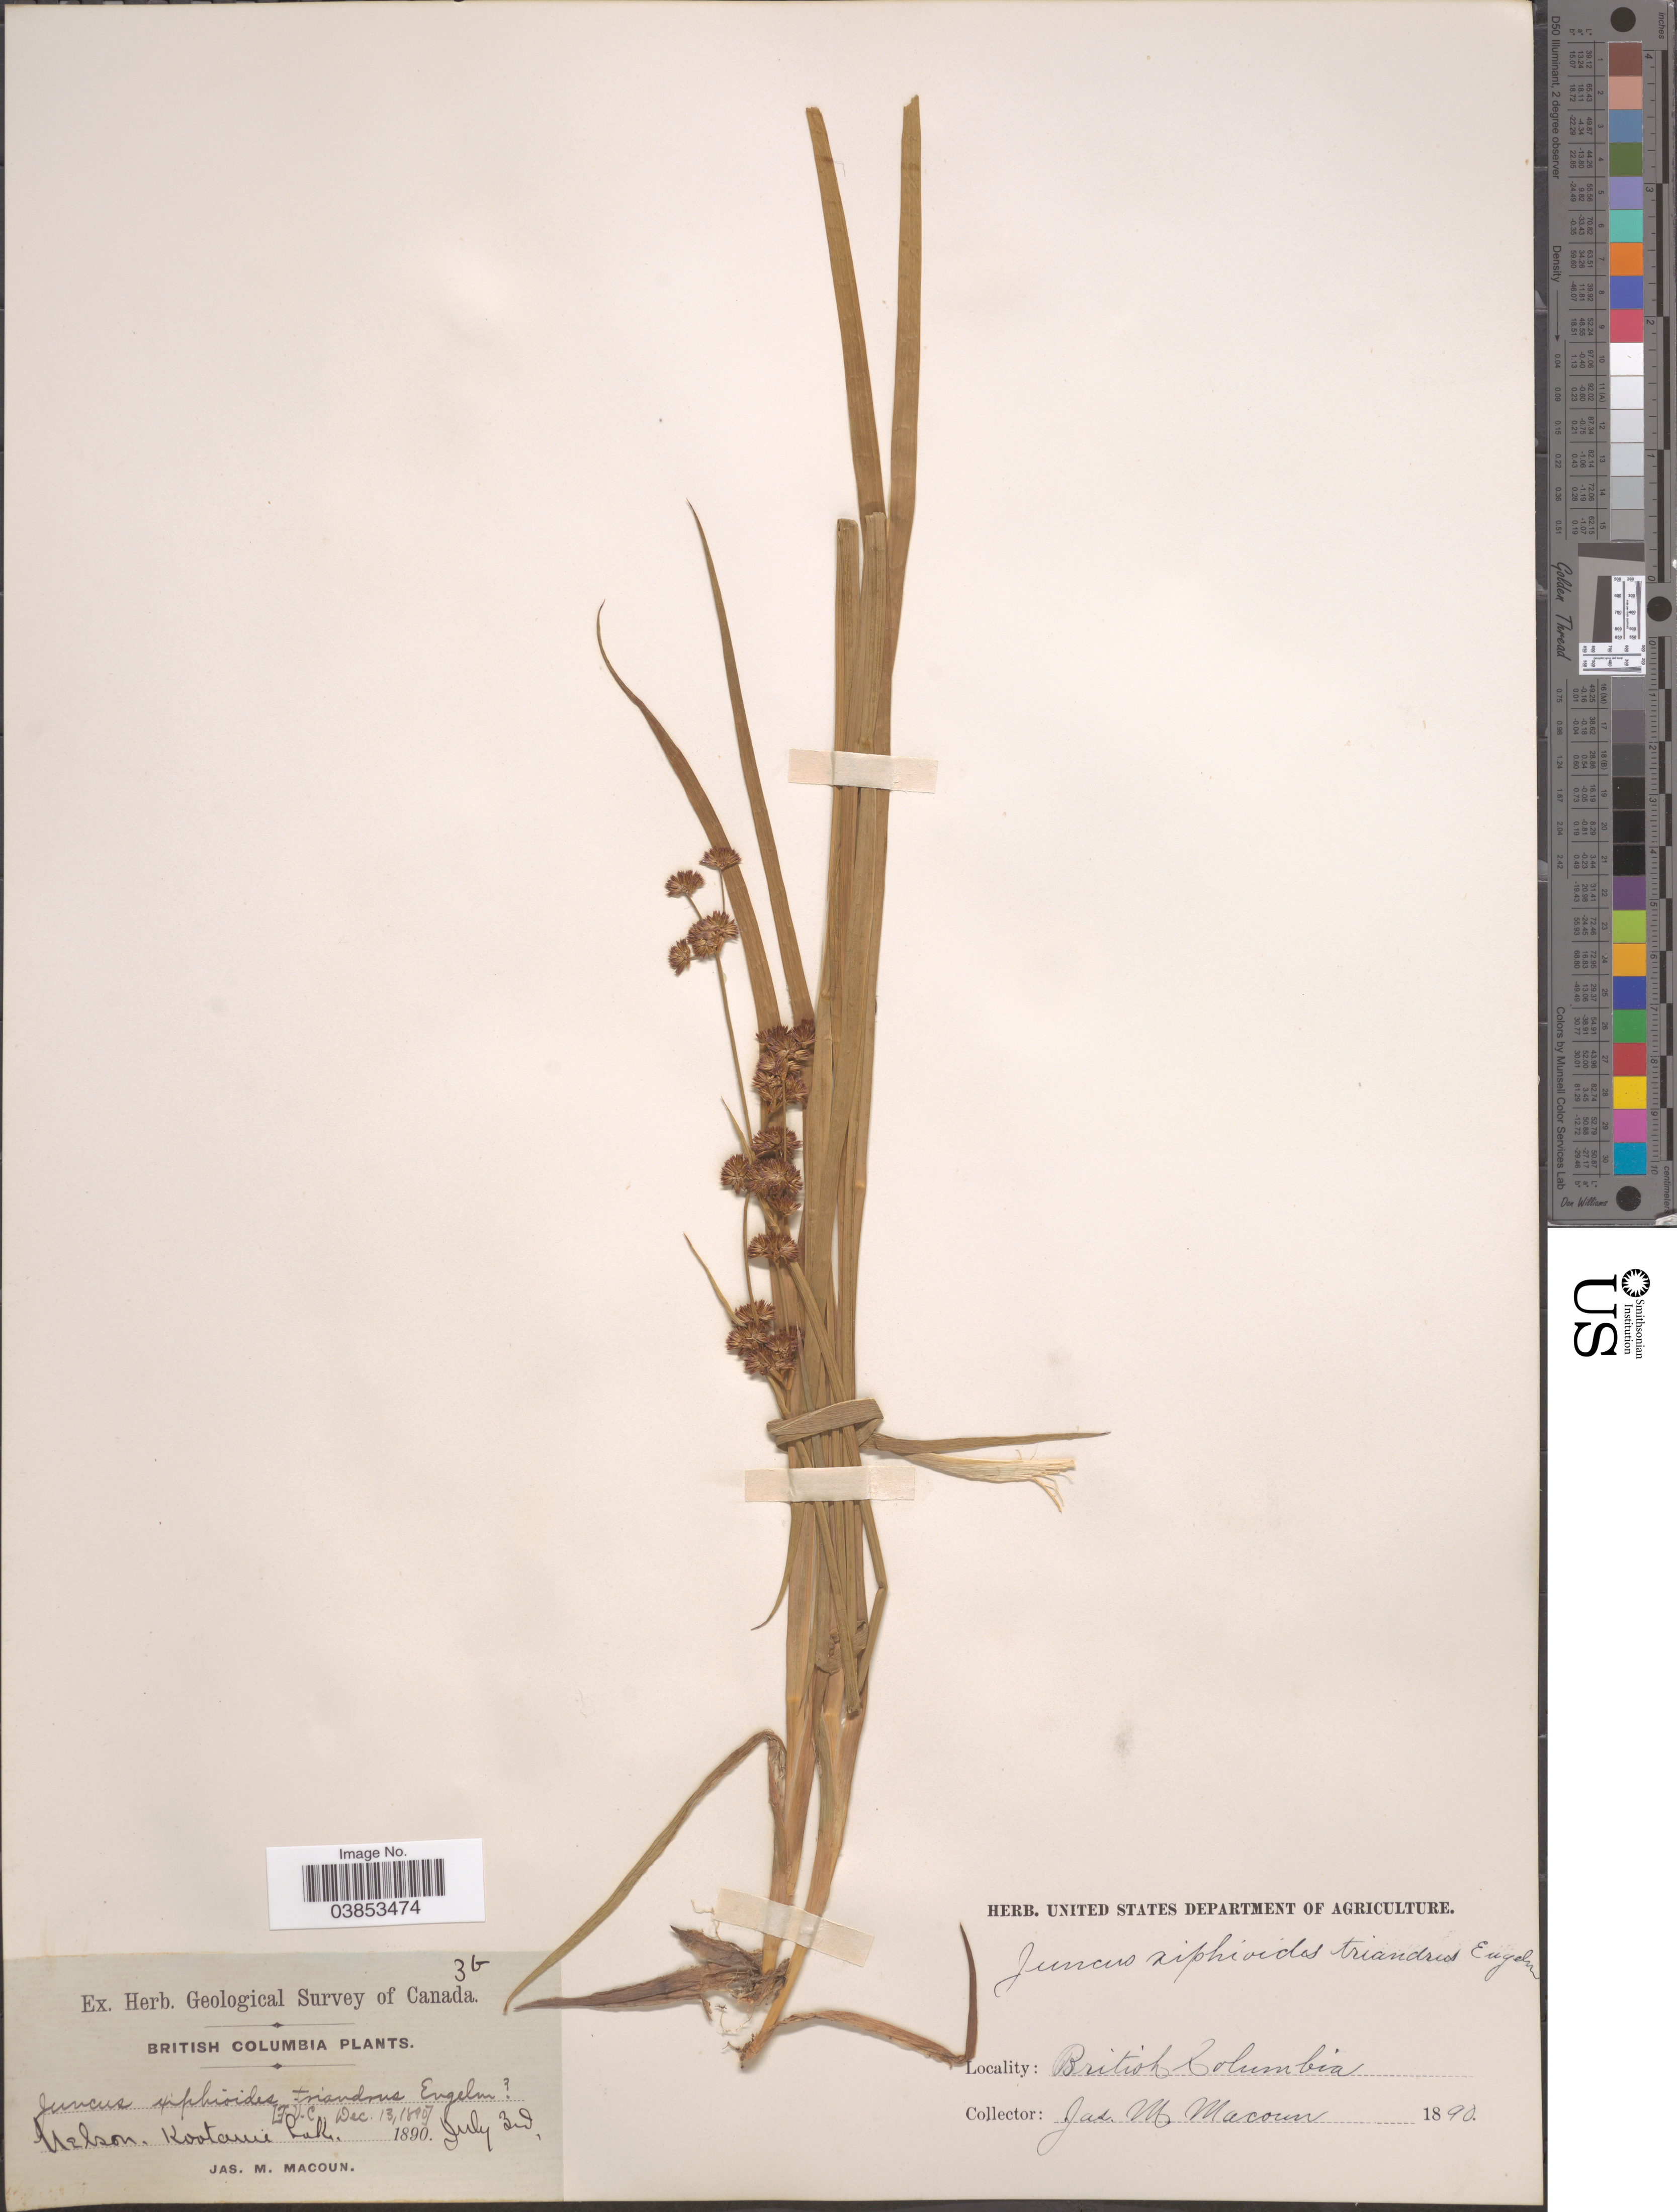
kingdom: Plantae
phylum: Tracheophyta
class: Liliopsida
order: Poales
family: Juncaceae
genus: Juncus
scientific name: Juncus ensifolius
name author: Wikstr.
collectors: J. M. Macoun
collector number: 3b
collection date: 1890-07-03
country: Canada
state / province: British Columbia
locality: Nelson. Kootanie Lake.